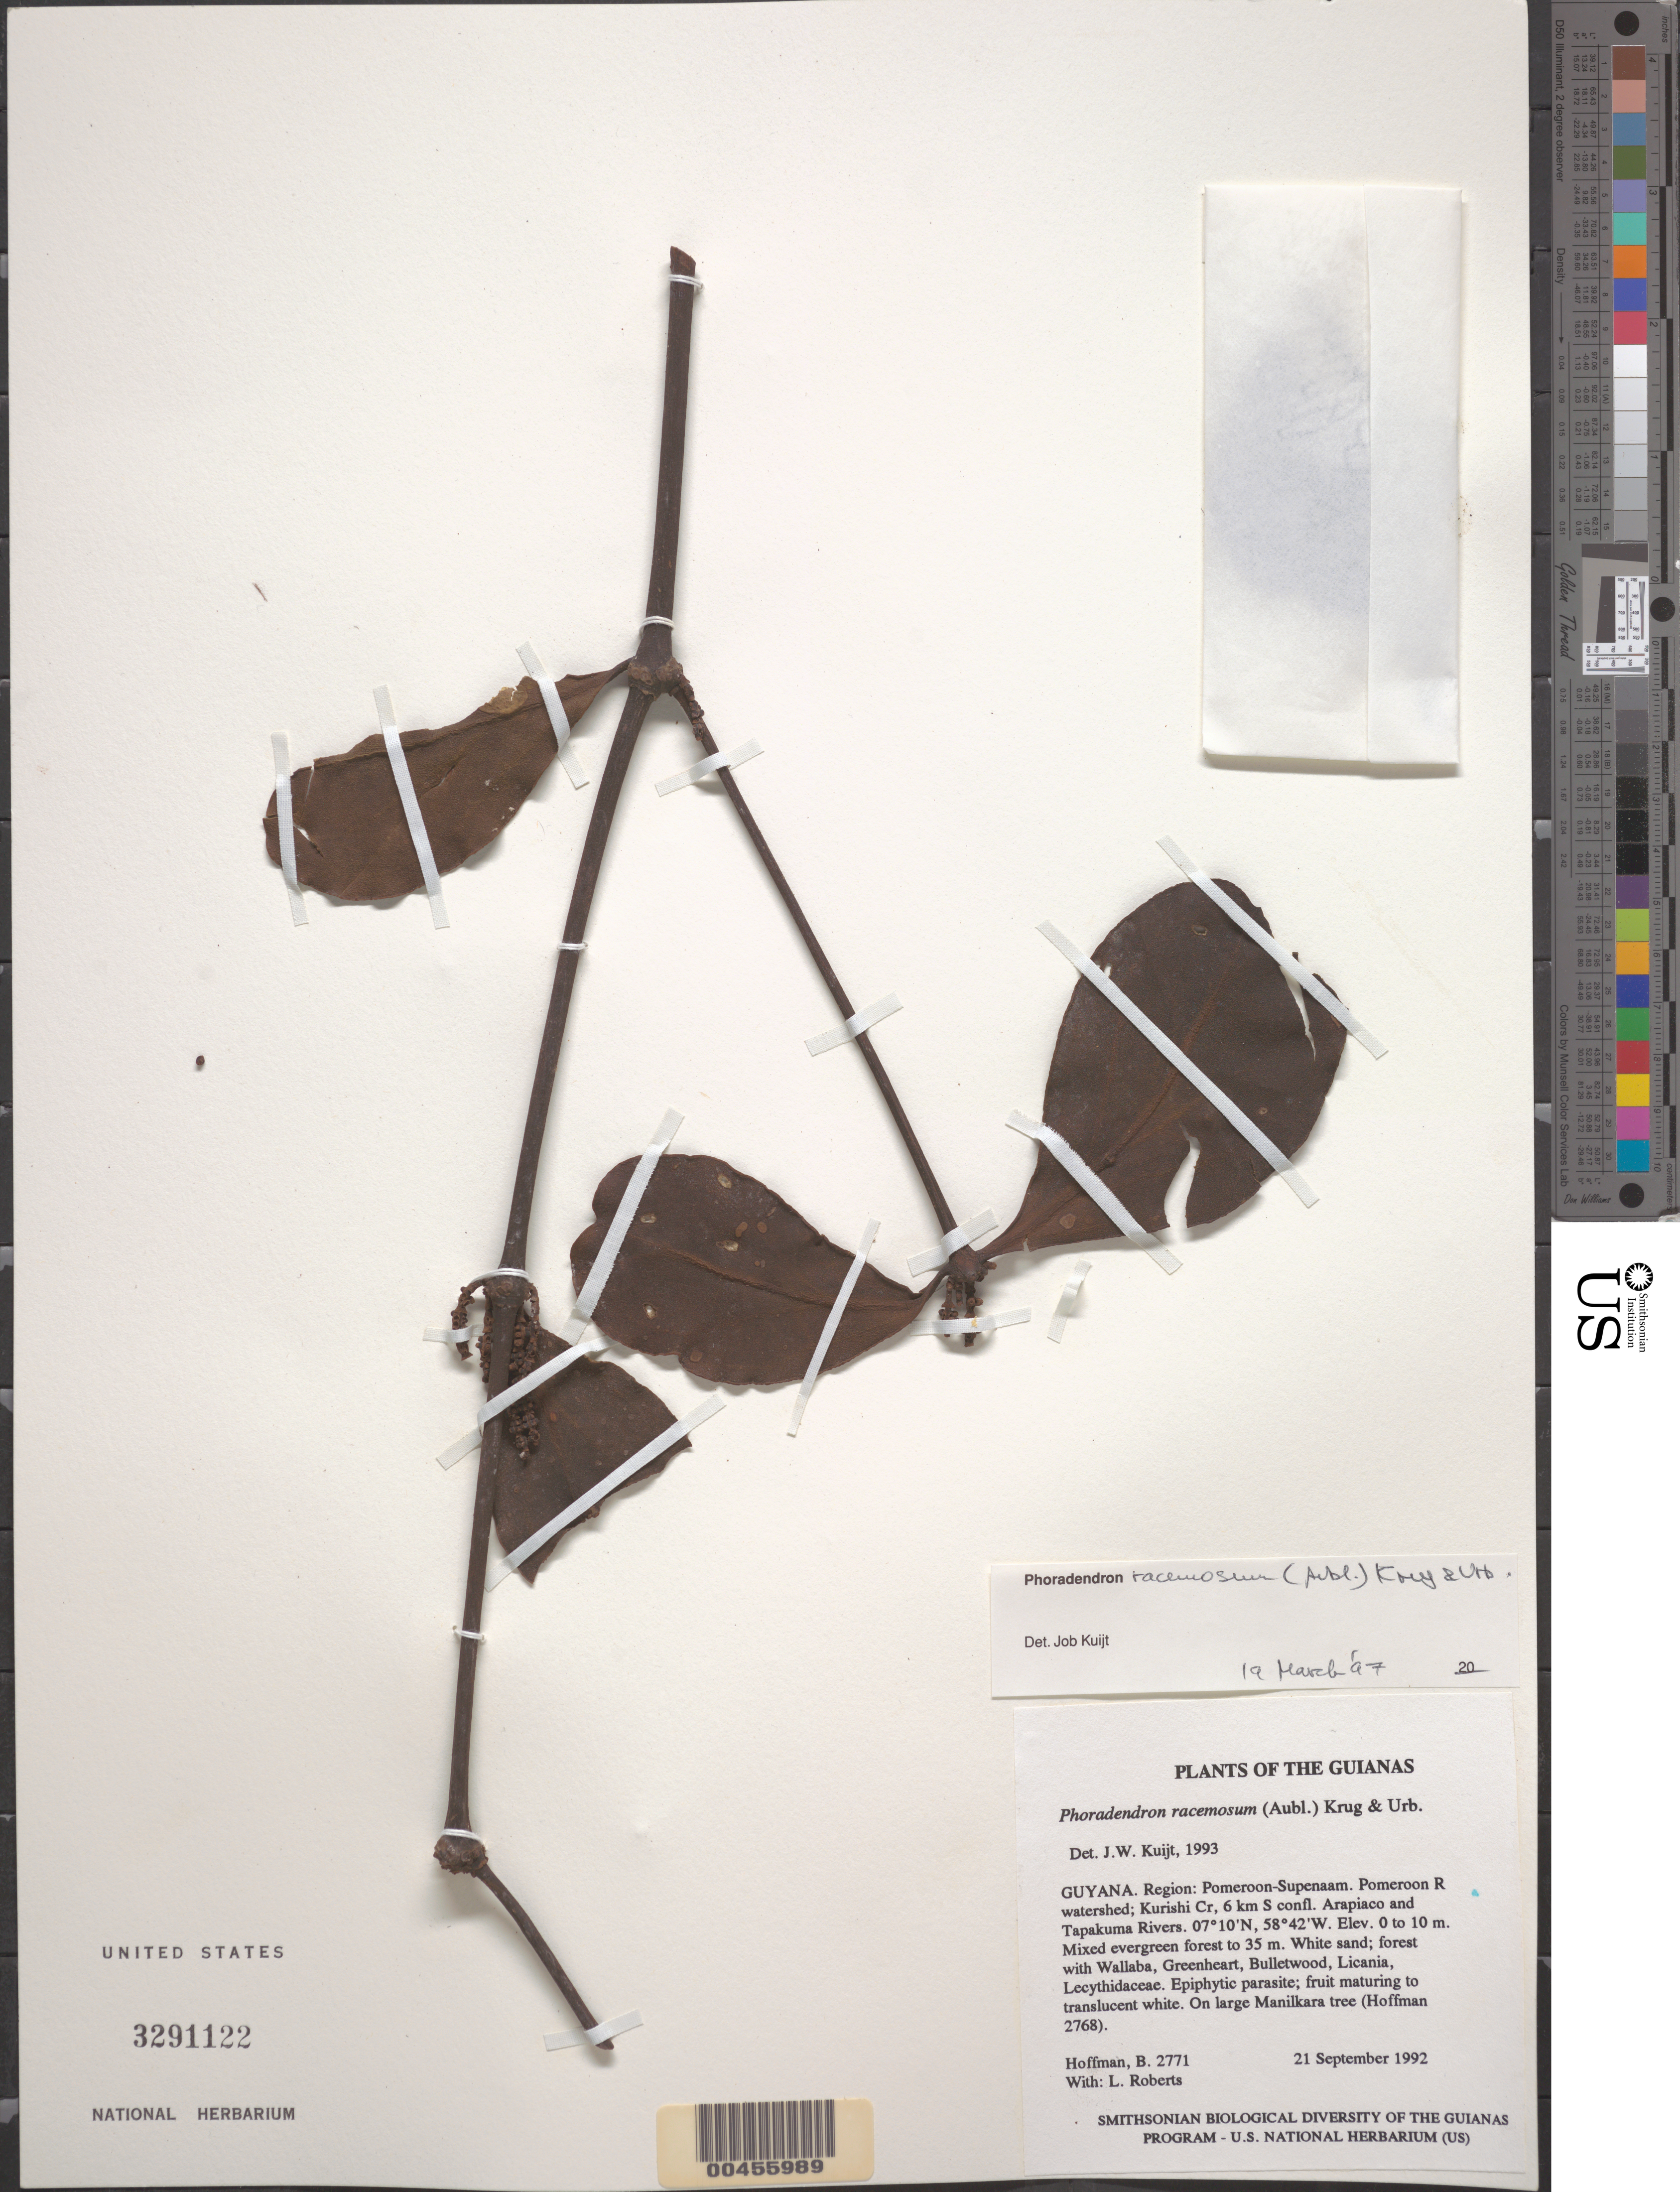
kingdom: Plantae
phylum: Tracheophyta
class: Magnoliopsida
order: Santalales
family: Viscaceae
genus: Phoradendron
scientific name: Phoradendron racemosum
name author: (Aubl.) Krug & Urb.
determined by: Kuijt, Job, (CANADA)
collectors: B. Hoffman & L. Roberts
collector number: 2771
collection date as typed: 21 September 1992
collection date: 1992-09-21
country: Guyana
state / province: Pomeroon-Supenaam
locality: Pomeroon River watershed; Kurishi Creek, 6 km S of confluence of Arapiaco and Tapakuma Rivers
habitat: Mixed evergreen forest to 35 m. White sand; forest with Wallaba, Greenheart, Bulletwood, Licania, Lecythidaceae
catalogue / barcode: US 3291122